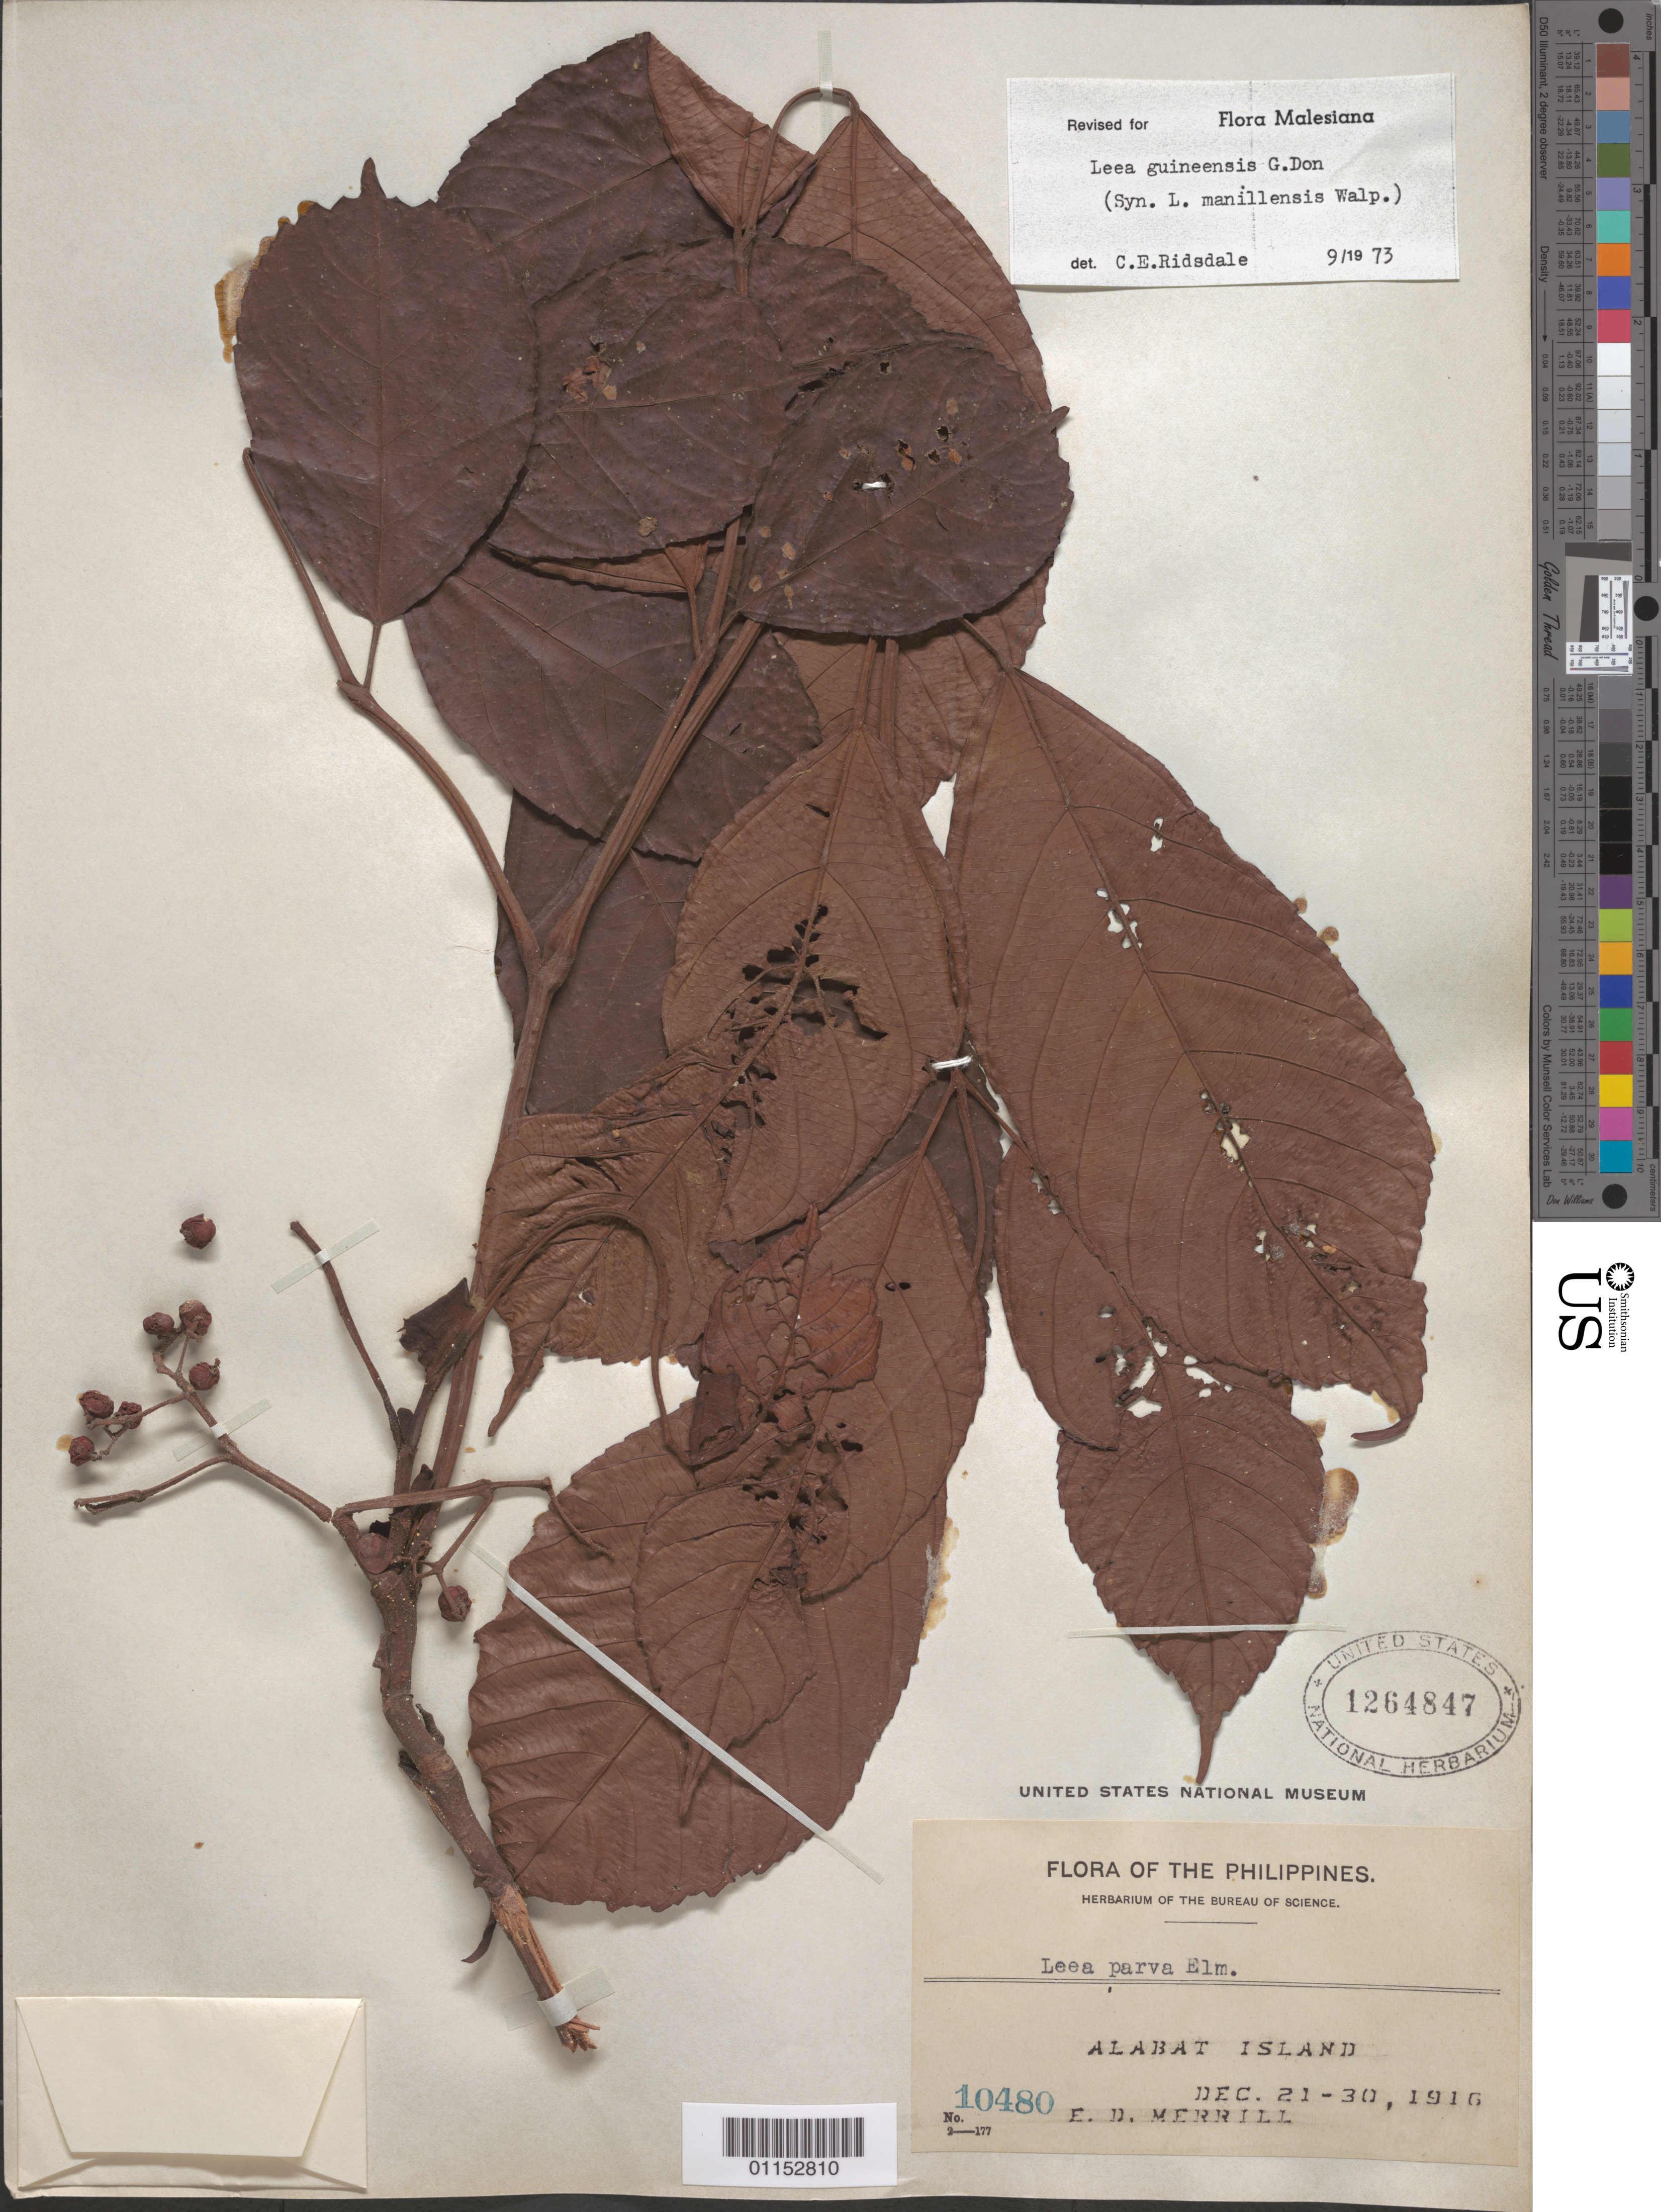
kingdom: Plantae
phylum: Tracheophyta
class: Magnoliopsida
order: Vitales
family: Vitaceae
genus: Leea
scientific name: Leea guineensis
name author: G. Don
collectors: E. D. Merrill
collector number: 10480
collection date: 1916-12-21/1916-12-30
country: Philippines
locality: Alabat Island.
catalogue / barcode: US 1264847